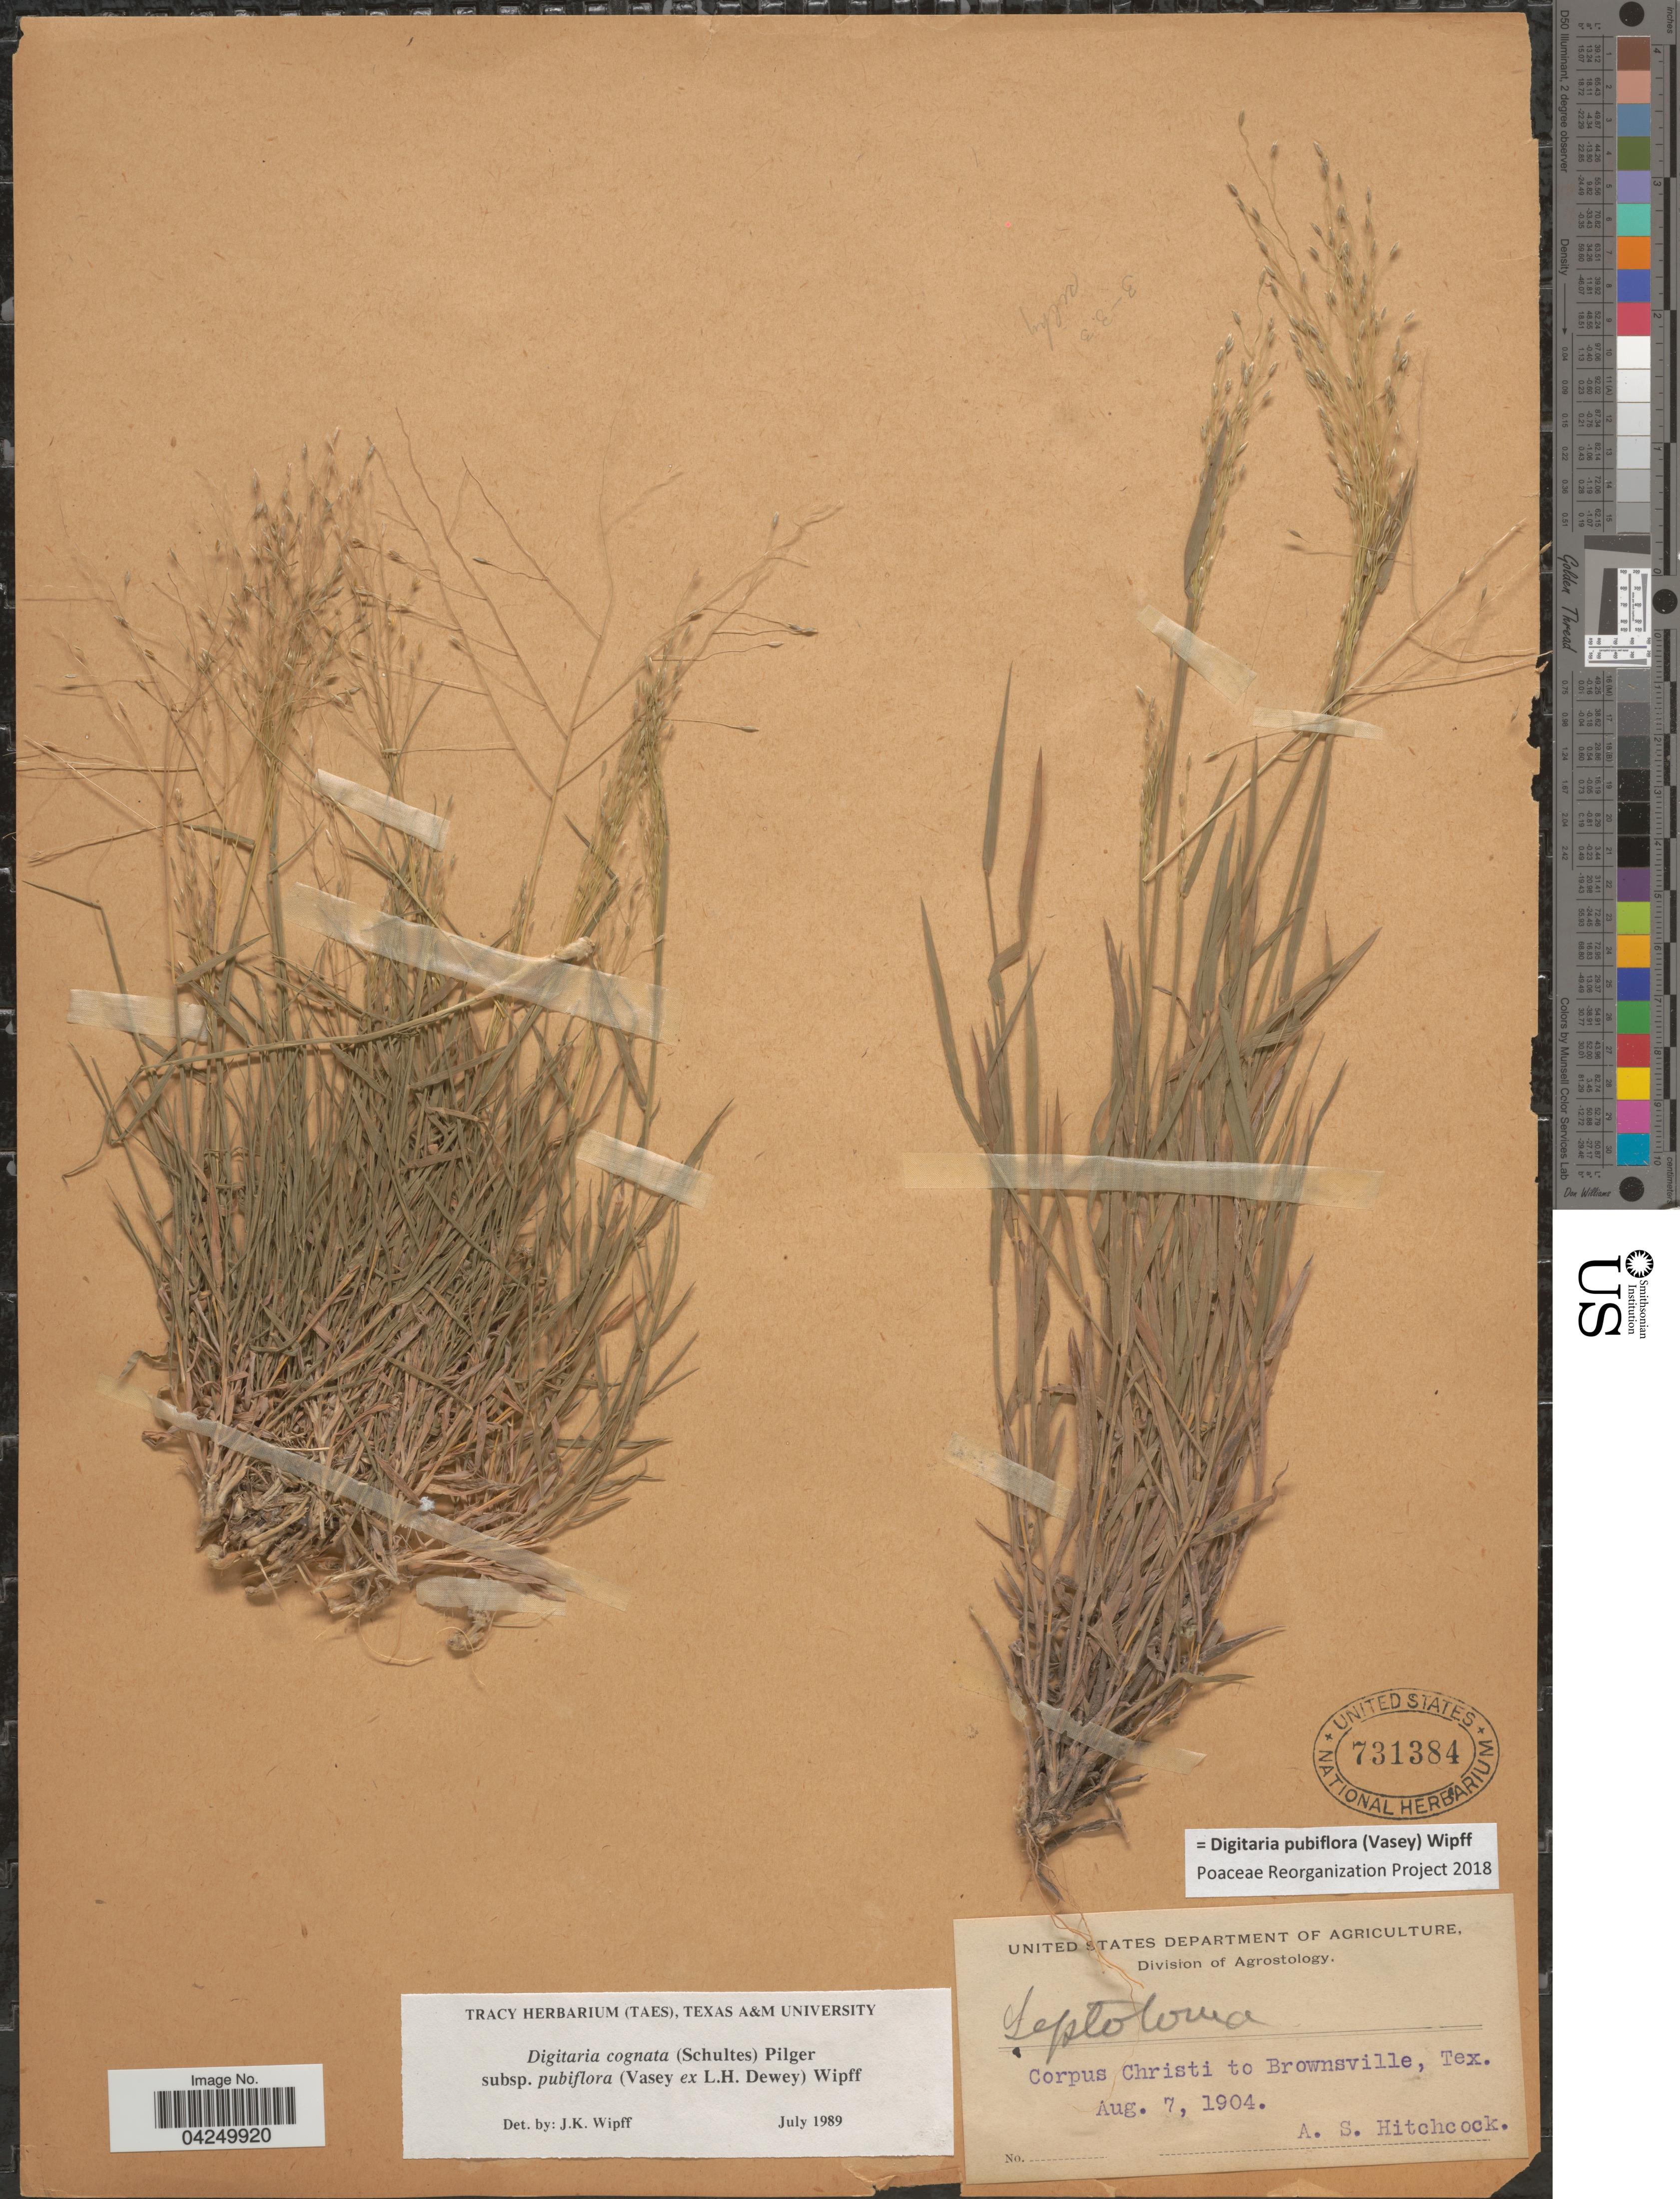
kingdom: Plantae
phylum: Tracheophyta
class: Liliopsida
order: Poales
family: Poaceae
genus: Digitaria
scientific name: Digitaria pubiflora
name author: (Vasey) Wipff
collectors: A. S. Hitchcock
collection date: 1904-08-07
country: United States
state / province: Texas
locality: Corpus Christi to Brownsville.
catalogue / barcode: US 731384